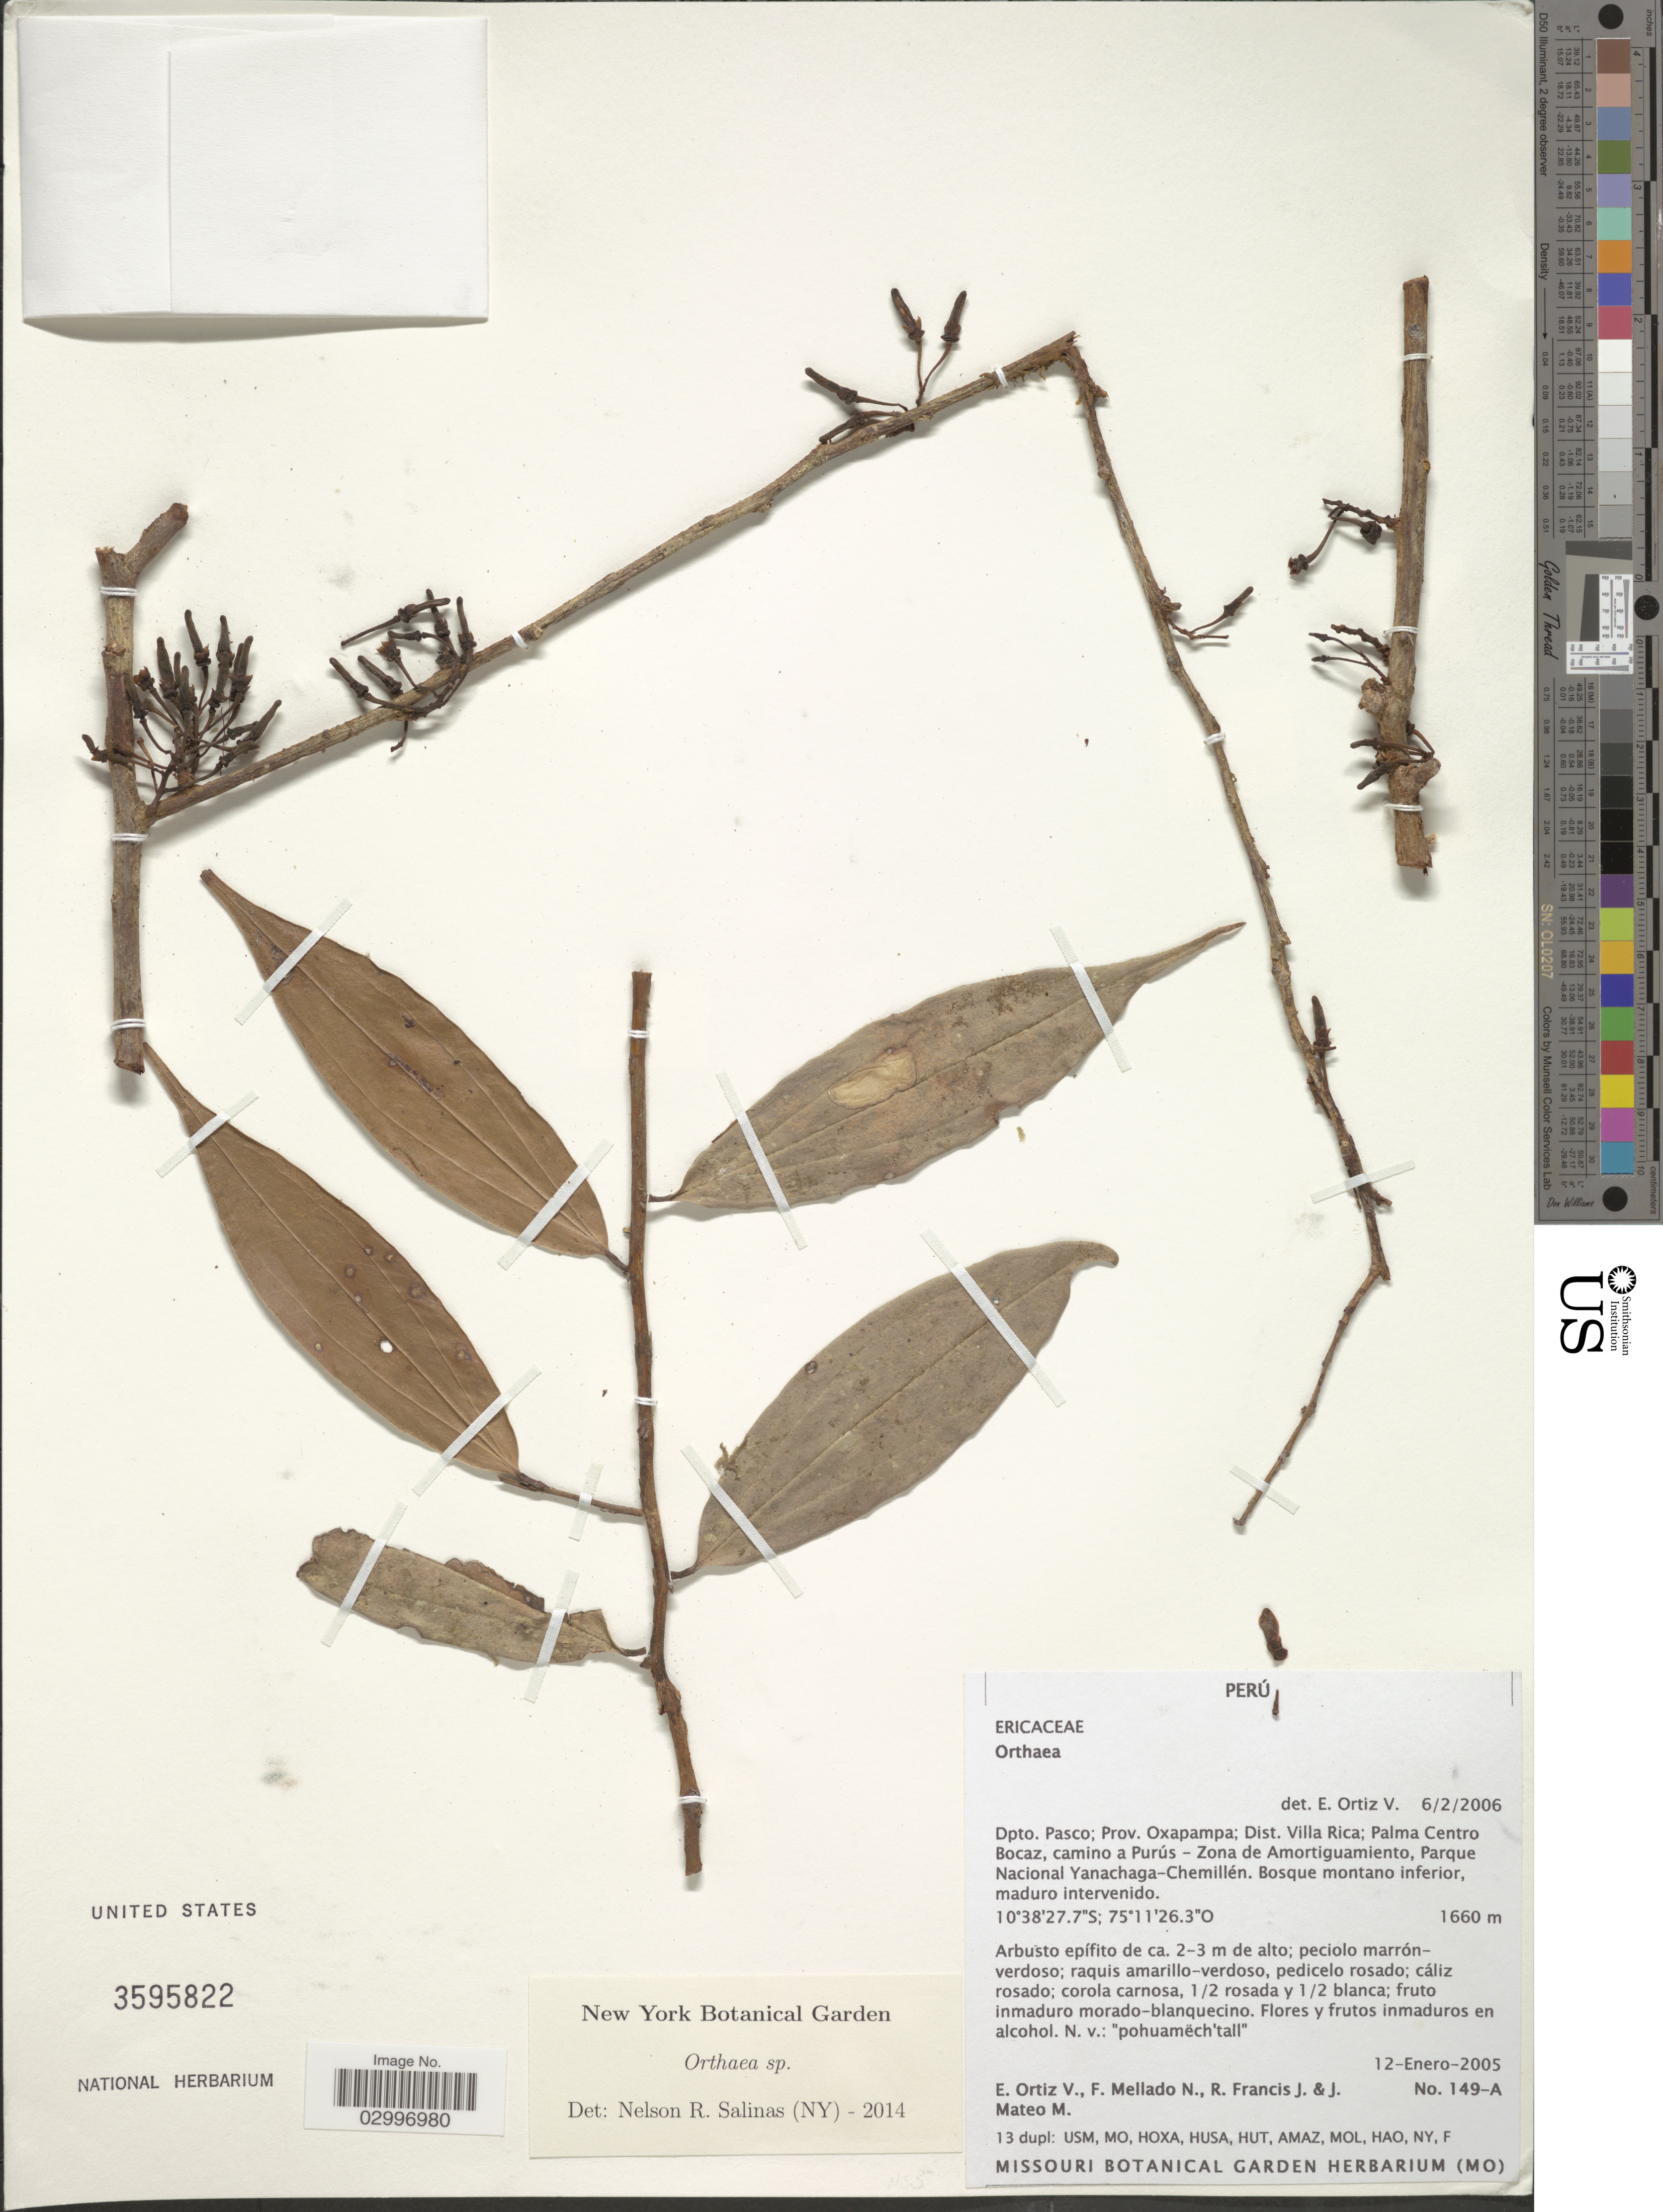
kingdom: Plantae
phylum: Tracheophyta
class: Magnoliopsida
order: Ericales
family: Ericaceae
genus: Orthaea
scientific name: Orthaea sp.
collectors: E. Ortiz V., F. Mellado N., R. Francis J. & J. Mateo M.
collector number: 149-A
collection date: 2005-01-12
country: Peru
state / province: Pasco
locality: Dpto. Pasco; Prov. Oxapampa; Dist. Villa Rica; Palma Centro Bocaz, camino a Purús - Zona de Amortiguamiento, Parque Nacional Yanachaga - Chemillén.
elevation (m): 1660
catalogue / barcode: US 3595822